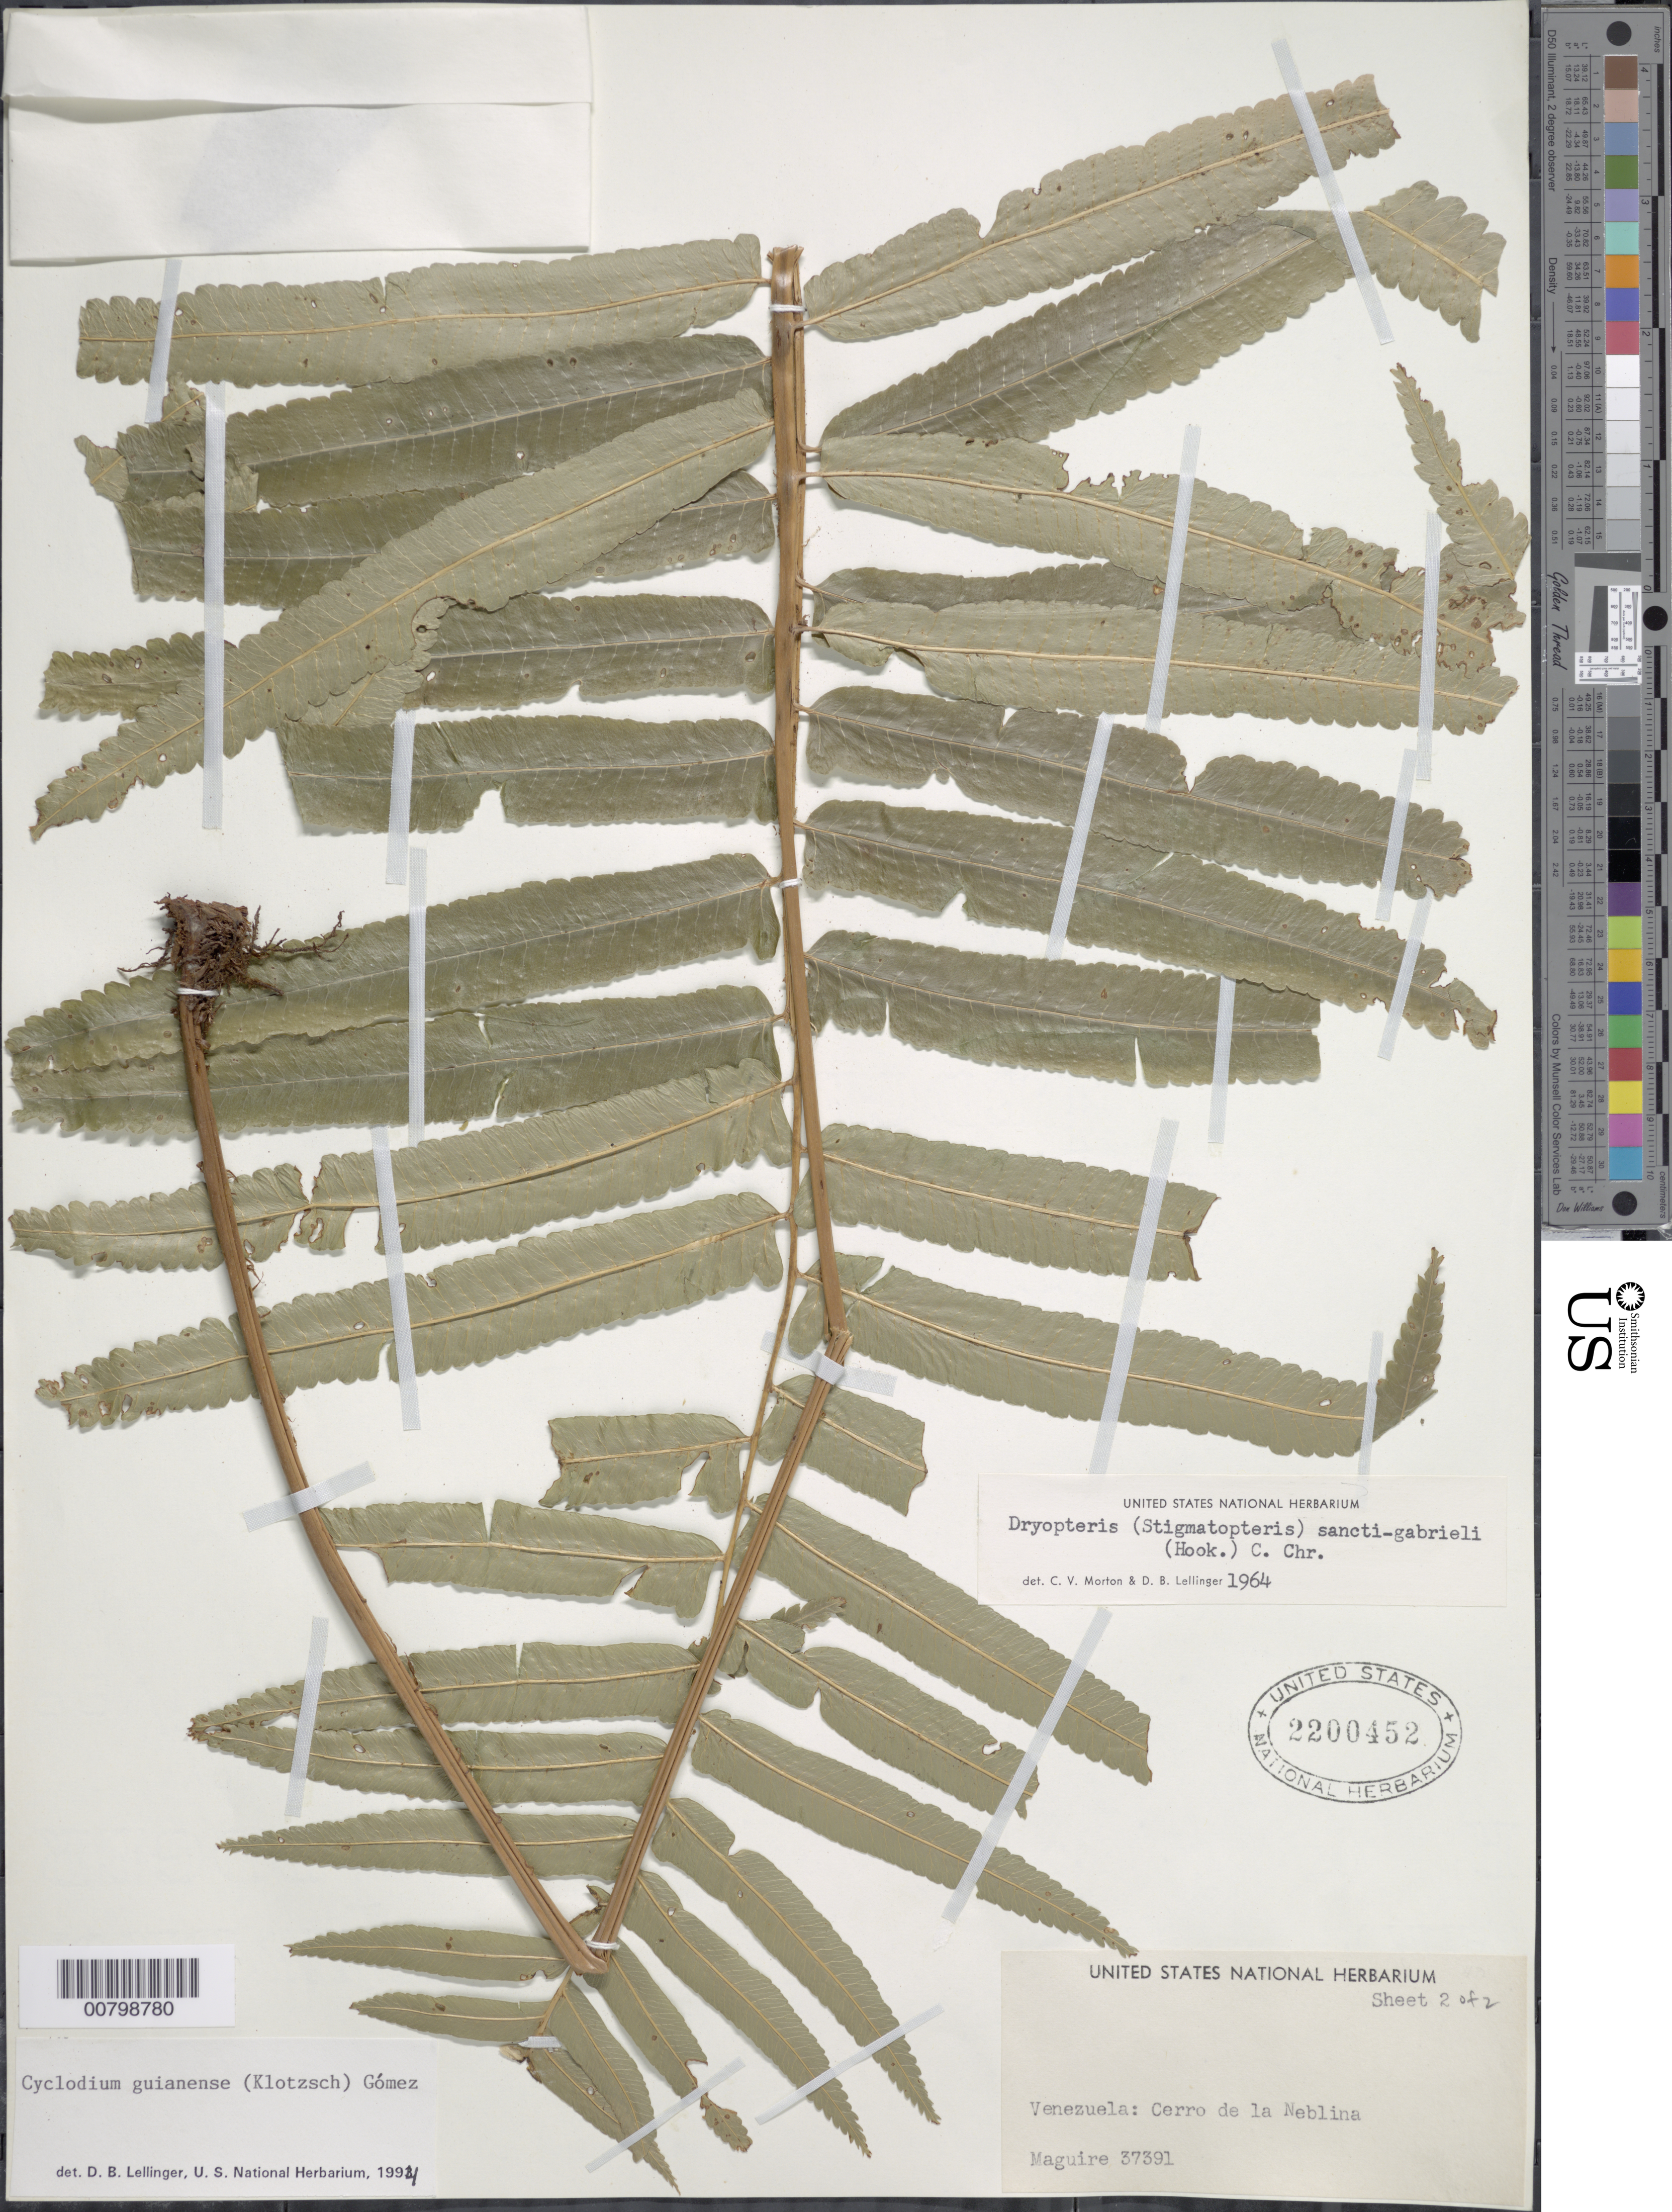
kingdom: Plantae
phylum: Tracheophyta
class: Polypodiopsida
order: Polypodiales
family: Dryopteridaceae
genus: Cyclodium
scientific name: Cyclodium guianense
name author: (Klotzsch) van der Werff ex L.D. Gómez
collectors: Maguire, --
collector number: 37391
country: Venezuela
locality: Cerro de la Neblina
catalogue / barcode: US 2200452